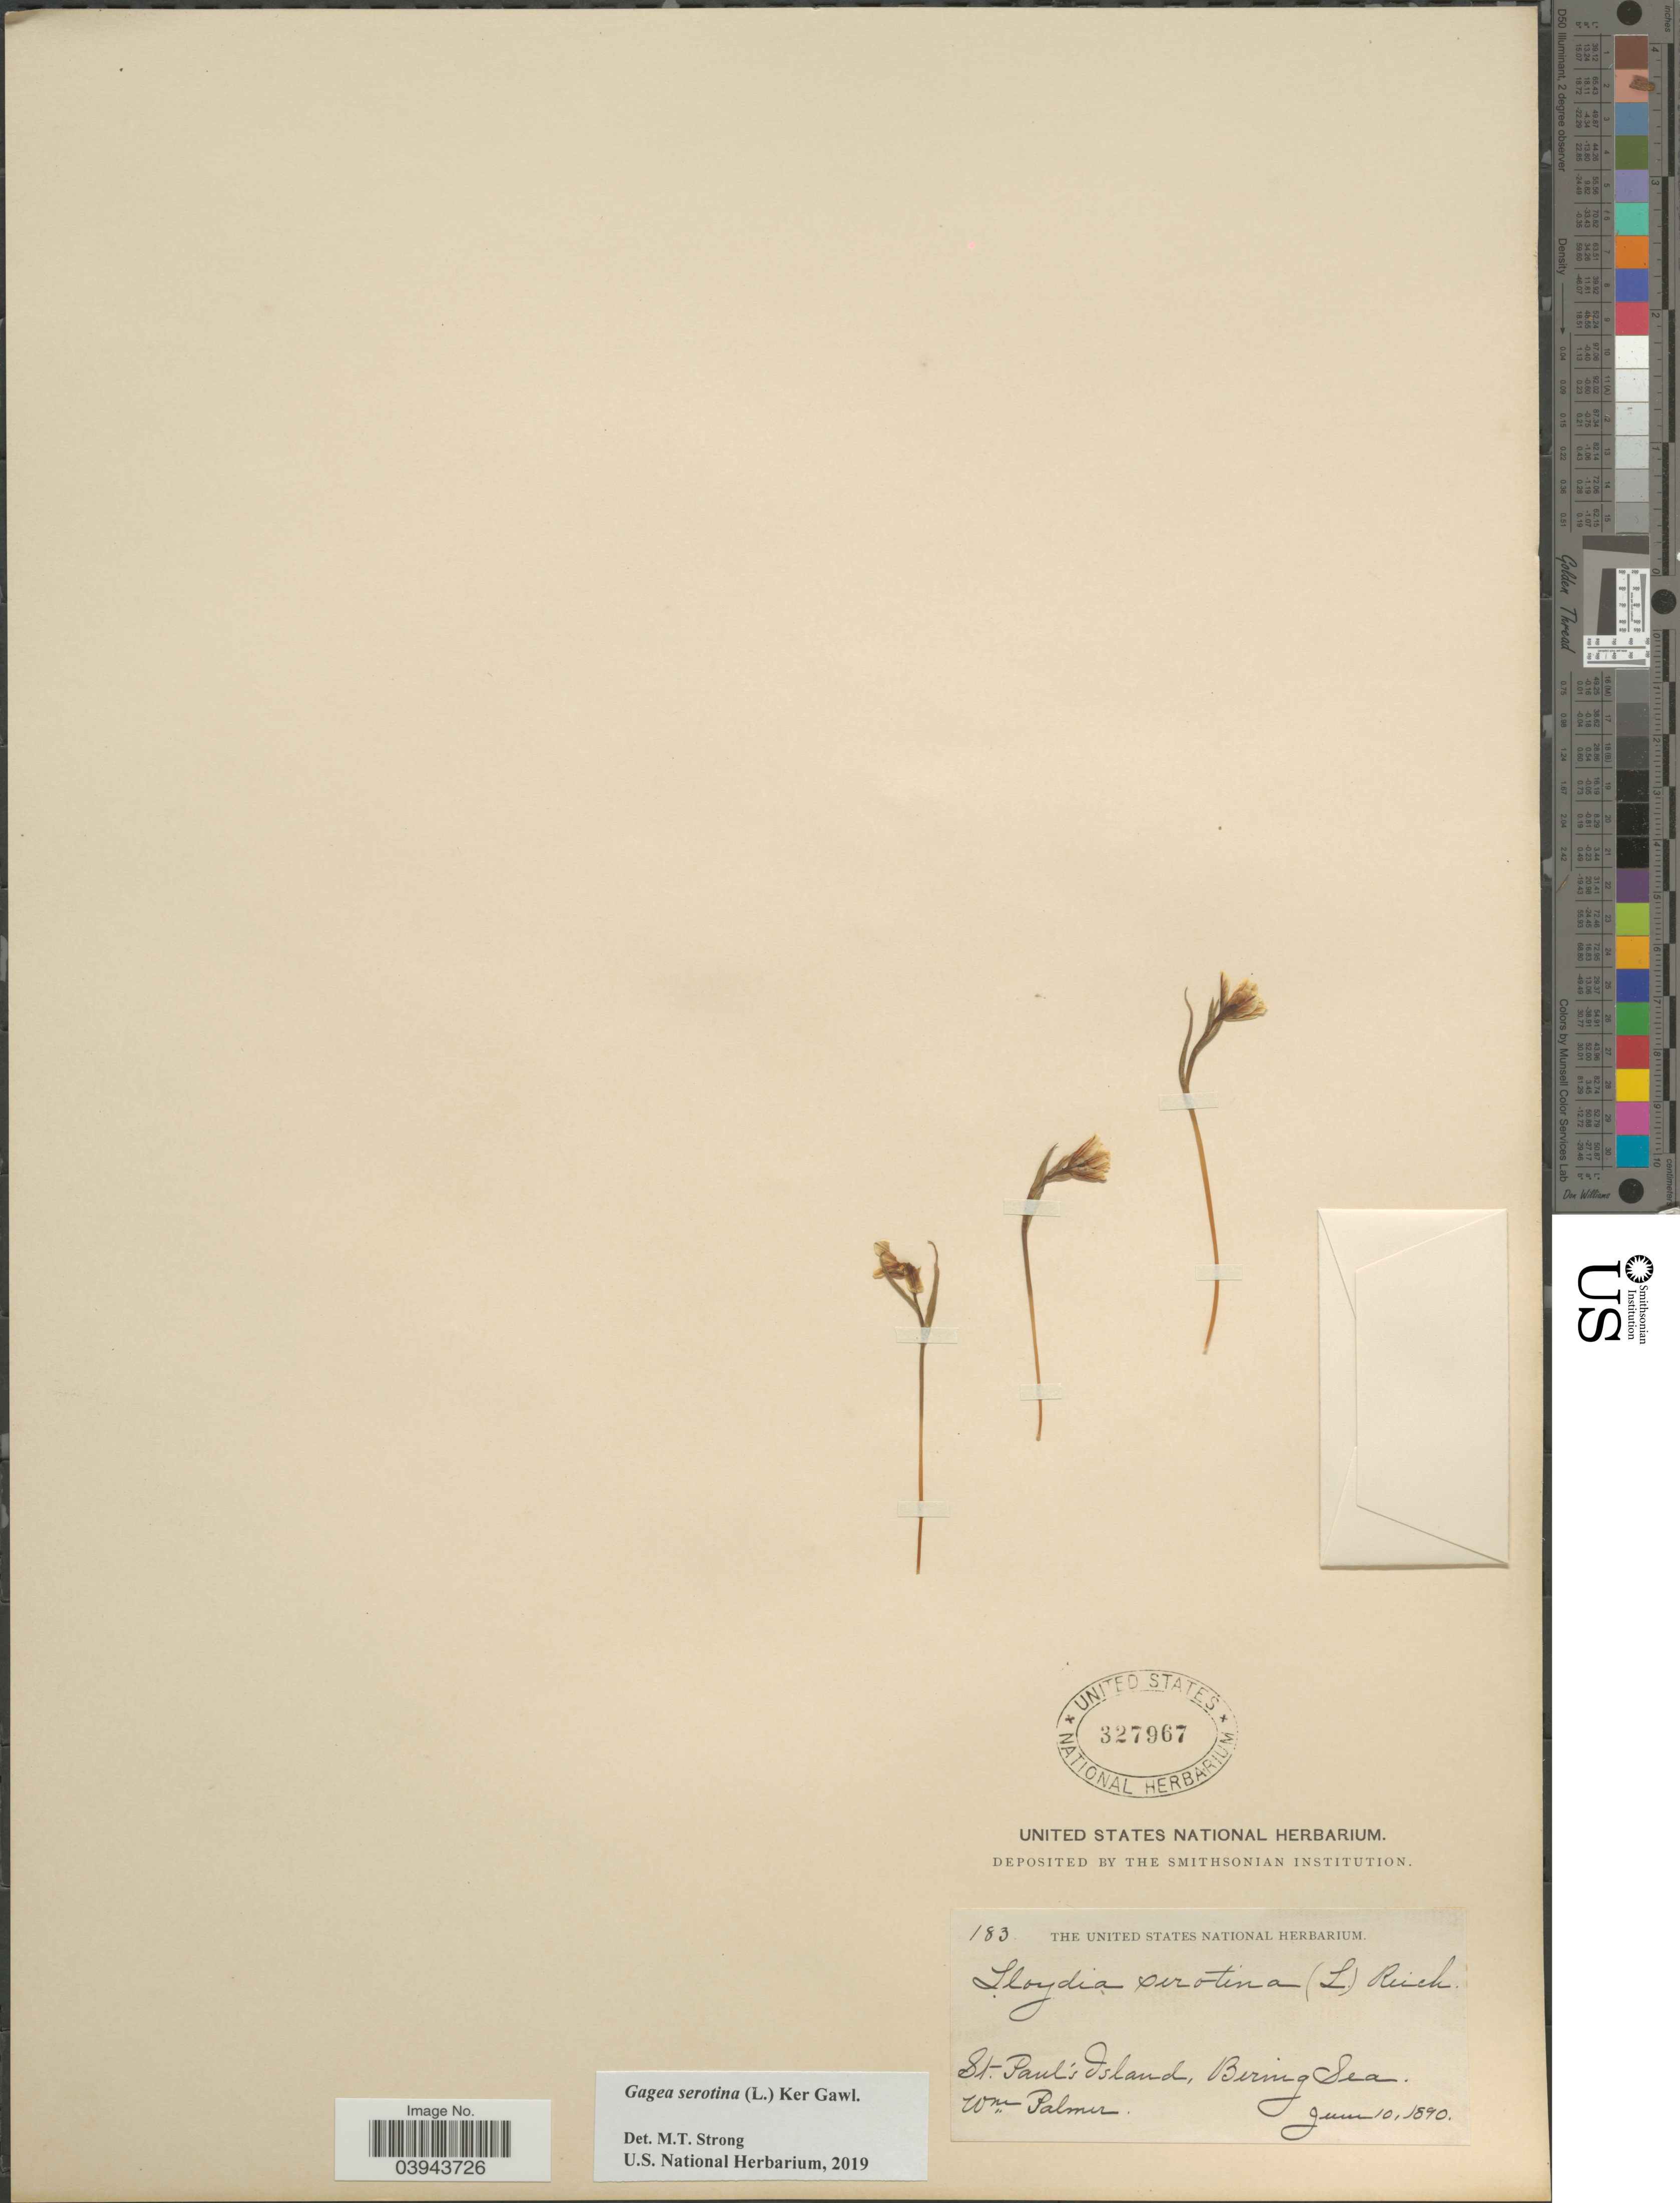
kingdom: Plantae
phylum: Tracheophyta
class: Liliopsida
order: Liliales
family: Liliaceae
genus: Lloydia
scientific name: Lloydia serotina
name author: (L.) Salisb. ex Rchb.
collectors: W. Palmer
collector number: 183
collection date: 1890-06-10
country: United States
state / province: Alaska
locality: St. Paul's Island, Bering Sea.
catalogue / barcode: US 327967